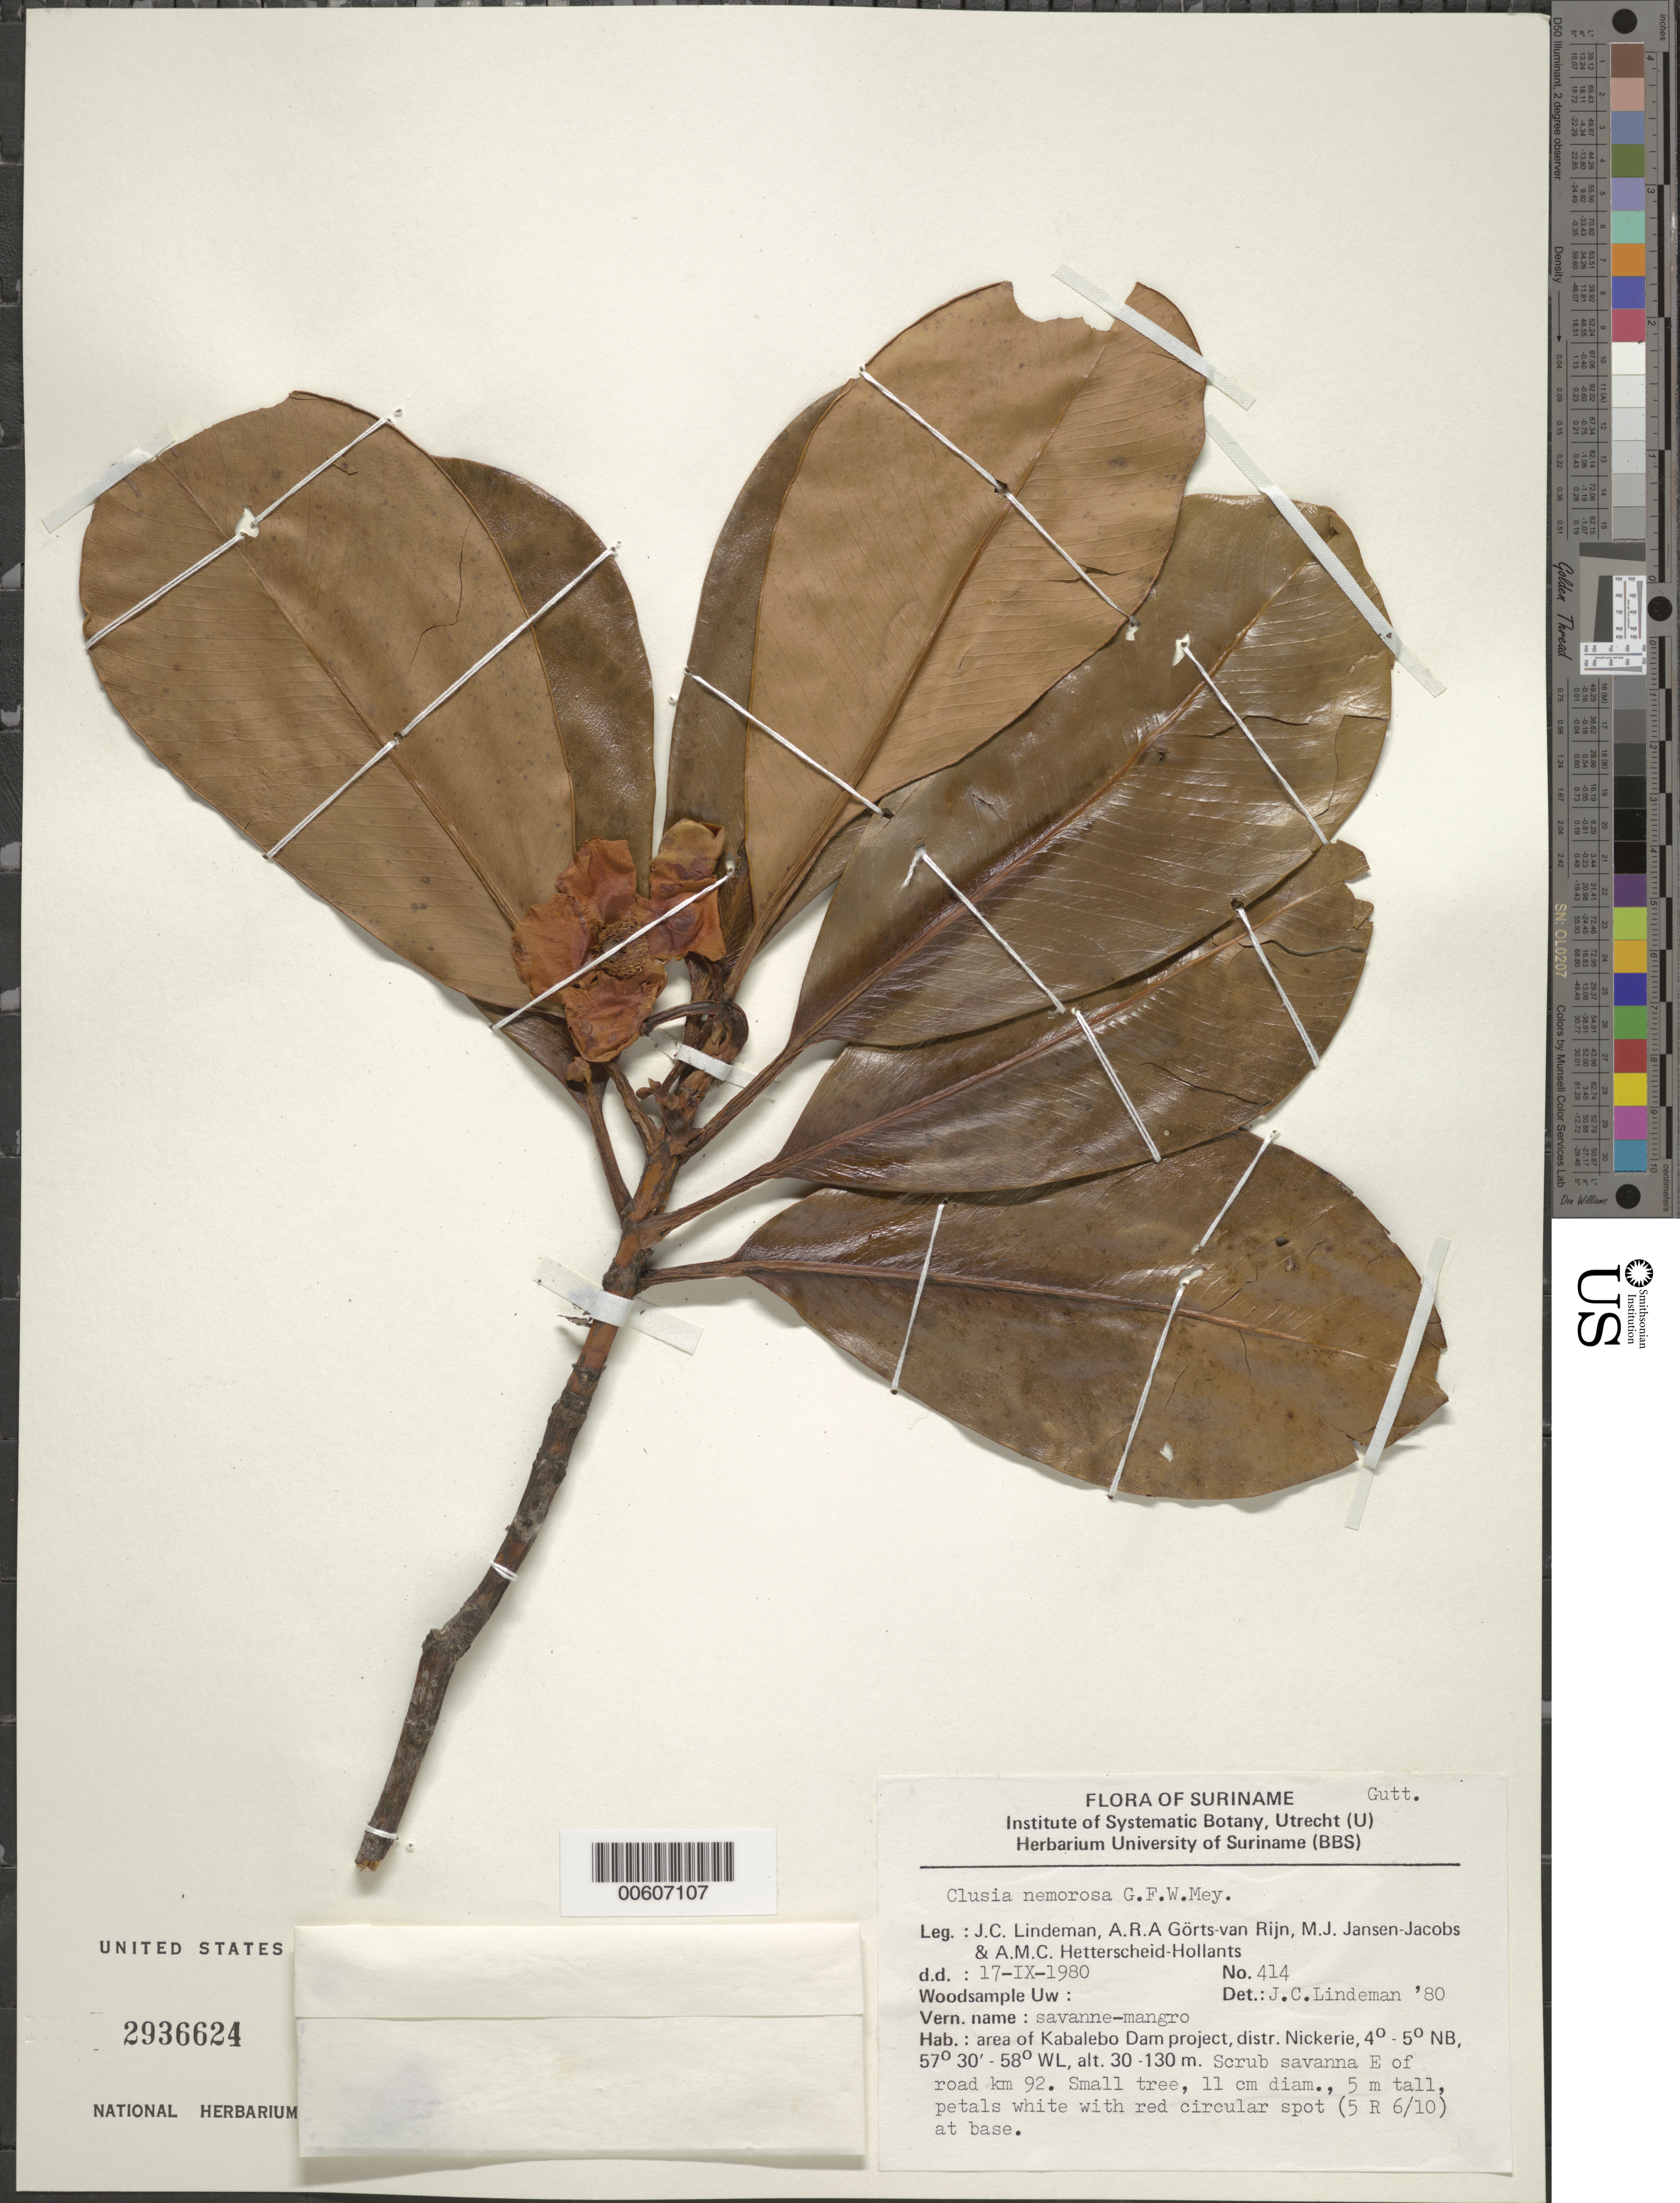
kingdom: Plantae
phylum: Tracheophyta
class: Magnoliopsida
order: Malpighiales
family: Clusiaceae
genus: Clusia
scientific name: Clusia nemorosa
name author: G. Mey.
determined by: Lindeman, J. C.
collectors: J. C. Lindeman, A. .R. A. Görts-van Rijn, M. J. Jansen-Jacobs & A. Hetterscheid-Hollants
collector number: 80 414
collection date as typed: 17-Sep-80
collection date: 1980-09-17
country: Suriname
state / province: Nickerie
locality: Kabalebo Dam project area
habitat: Scrub savanna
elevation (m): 30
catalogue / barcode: US 2936624